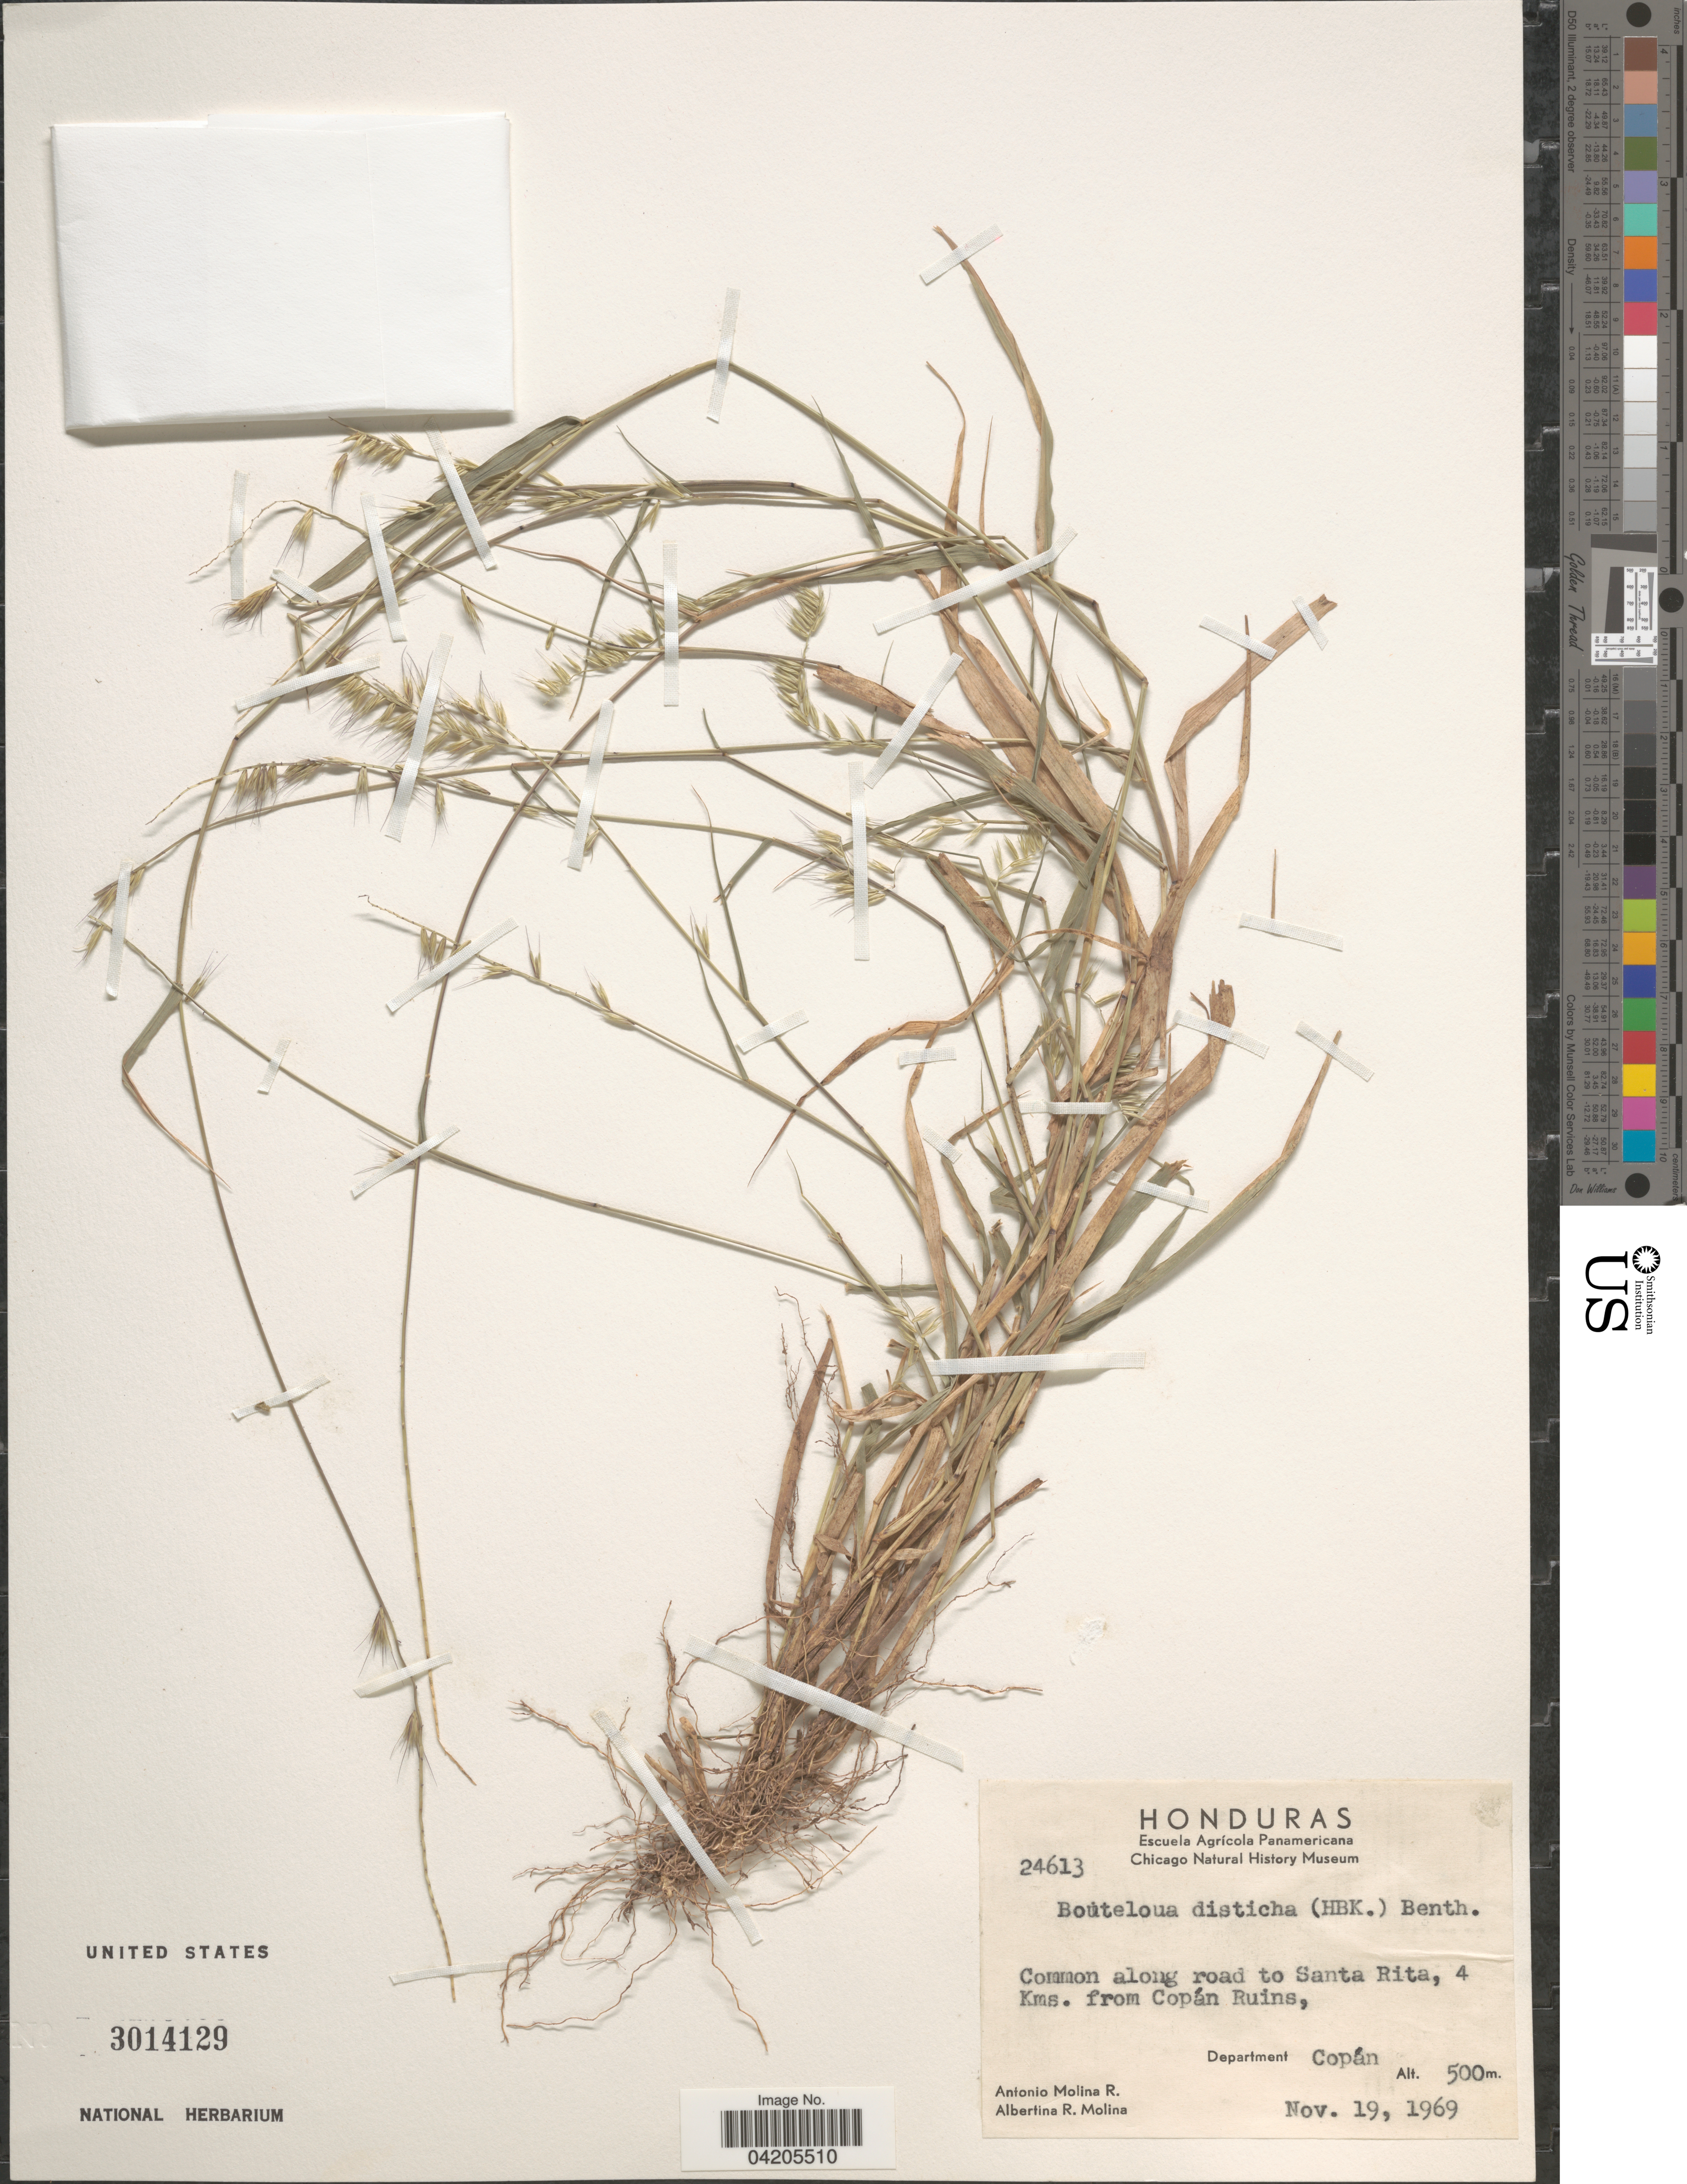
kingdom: Plantae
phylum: Tracheophyta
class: Liliopsida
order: Poales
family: Poaceae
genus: Bouteloua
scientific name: Bouteloua disticha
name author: (Kunth) Benth.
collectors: A. Molina R. & A. R. Molina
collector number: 24613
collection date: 1969-11-19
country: Honduras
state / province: Copan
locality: Common along road to Santa Rita, 4 Kms. from Copán Ruins, Department Copán.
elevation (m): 500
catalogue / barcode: US 3014129